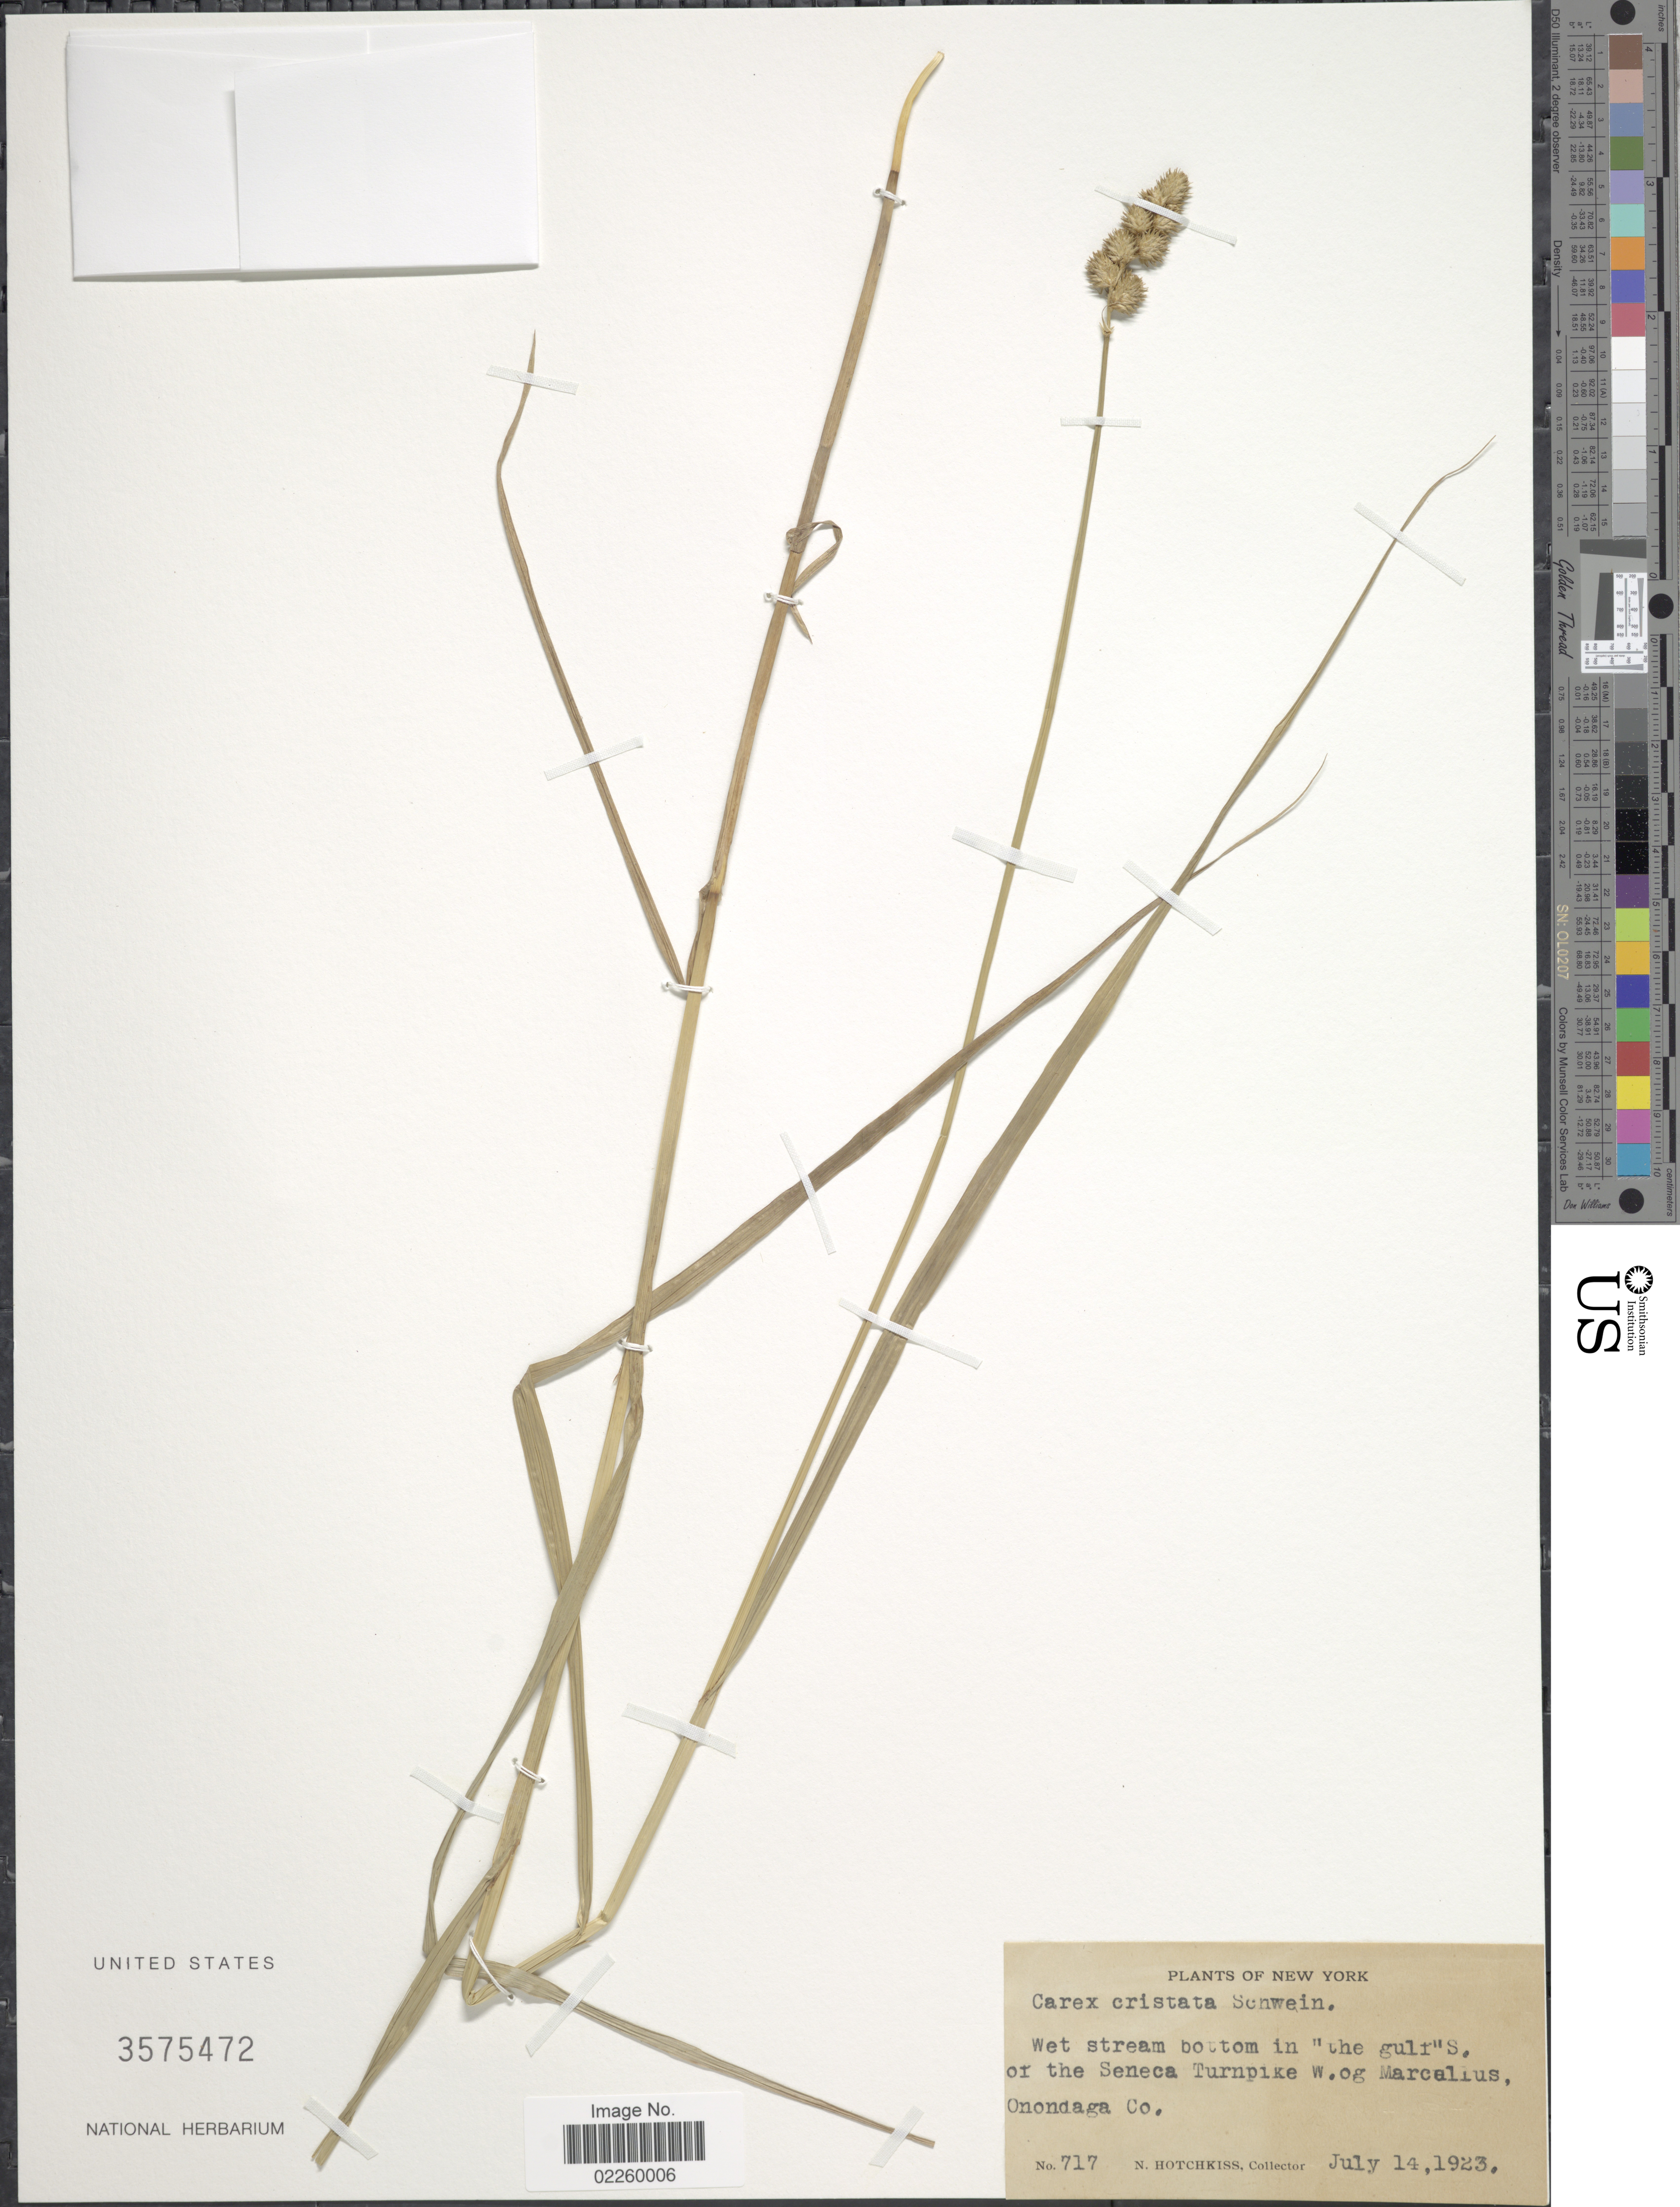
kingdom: Plantae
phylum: Tracheophyta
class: Liliopsida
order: Poales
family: Cyperaceae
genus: Carex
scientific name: Carex cristatella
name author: Britton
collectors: N. Hotchkiss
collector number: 717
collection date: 1923-07-14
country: United States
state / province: New York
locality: S. of the Seneca Turnpike W. og Marcalius Onondaga Co.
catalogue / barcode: US 3575472